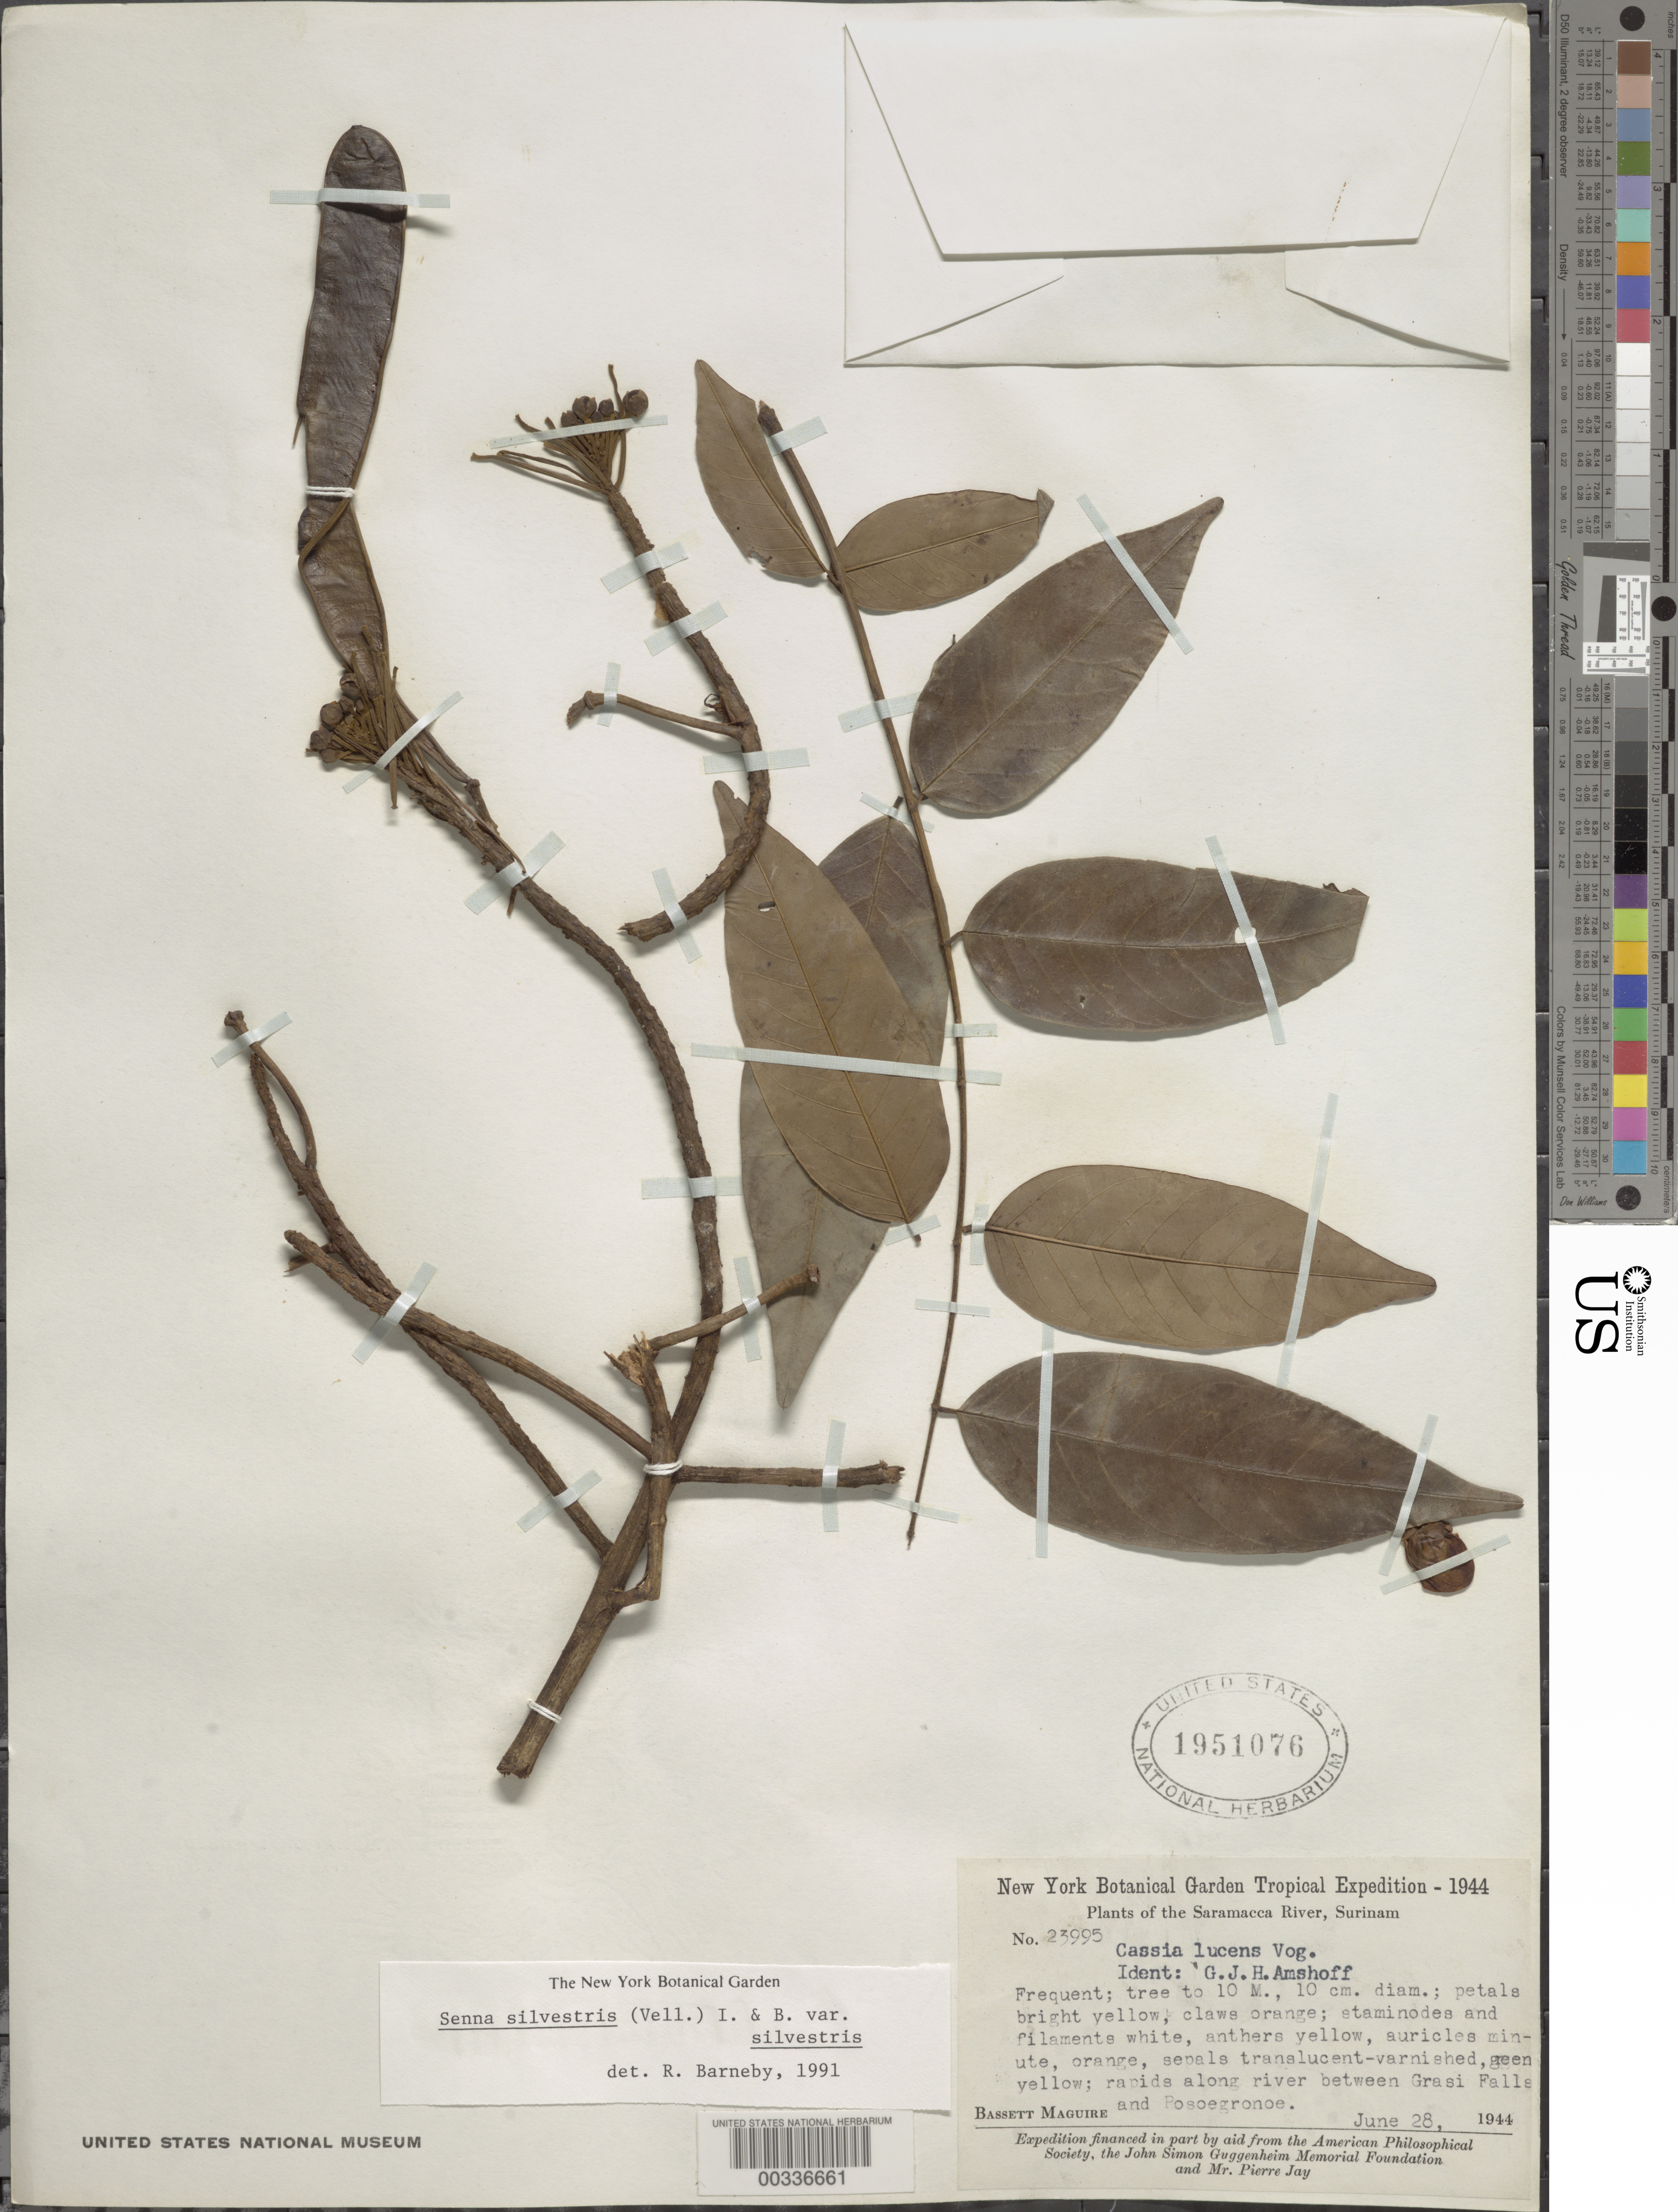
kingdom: Plantae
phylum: Tracheophyta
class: Magnoliopsida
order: Fabales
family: Fabaceae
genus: Senna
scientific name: Senna silvestris var. silvestris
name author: (Vell.) H.S. Irwin & Barneby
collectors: B. Maguire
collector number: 23995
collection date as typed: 28 Jun 1944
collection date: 1944-06-28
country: Suriname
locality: Rapids along river between grasi falls and posoegronoe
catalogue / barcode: US 1951076